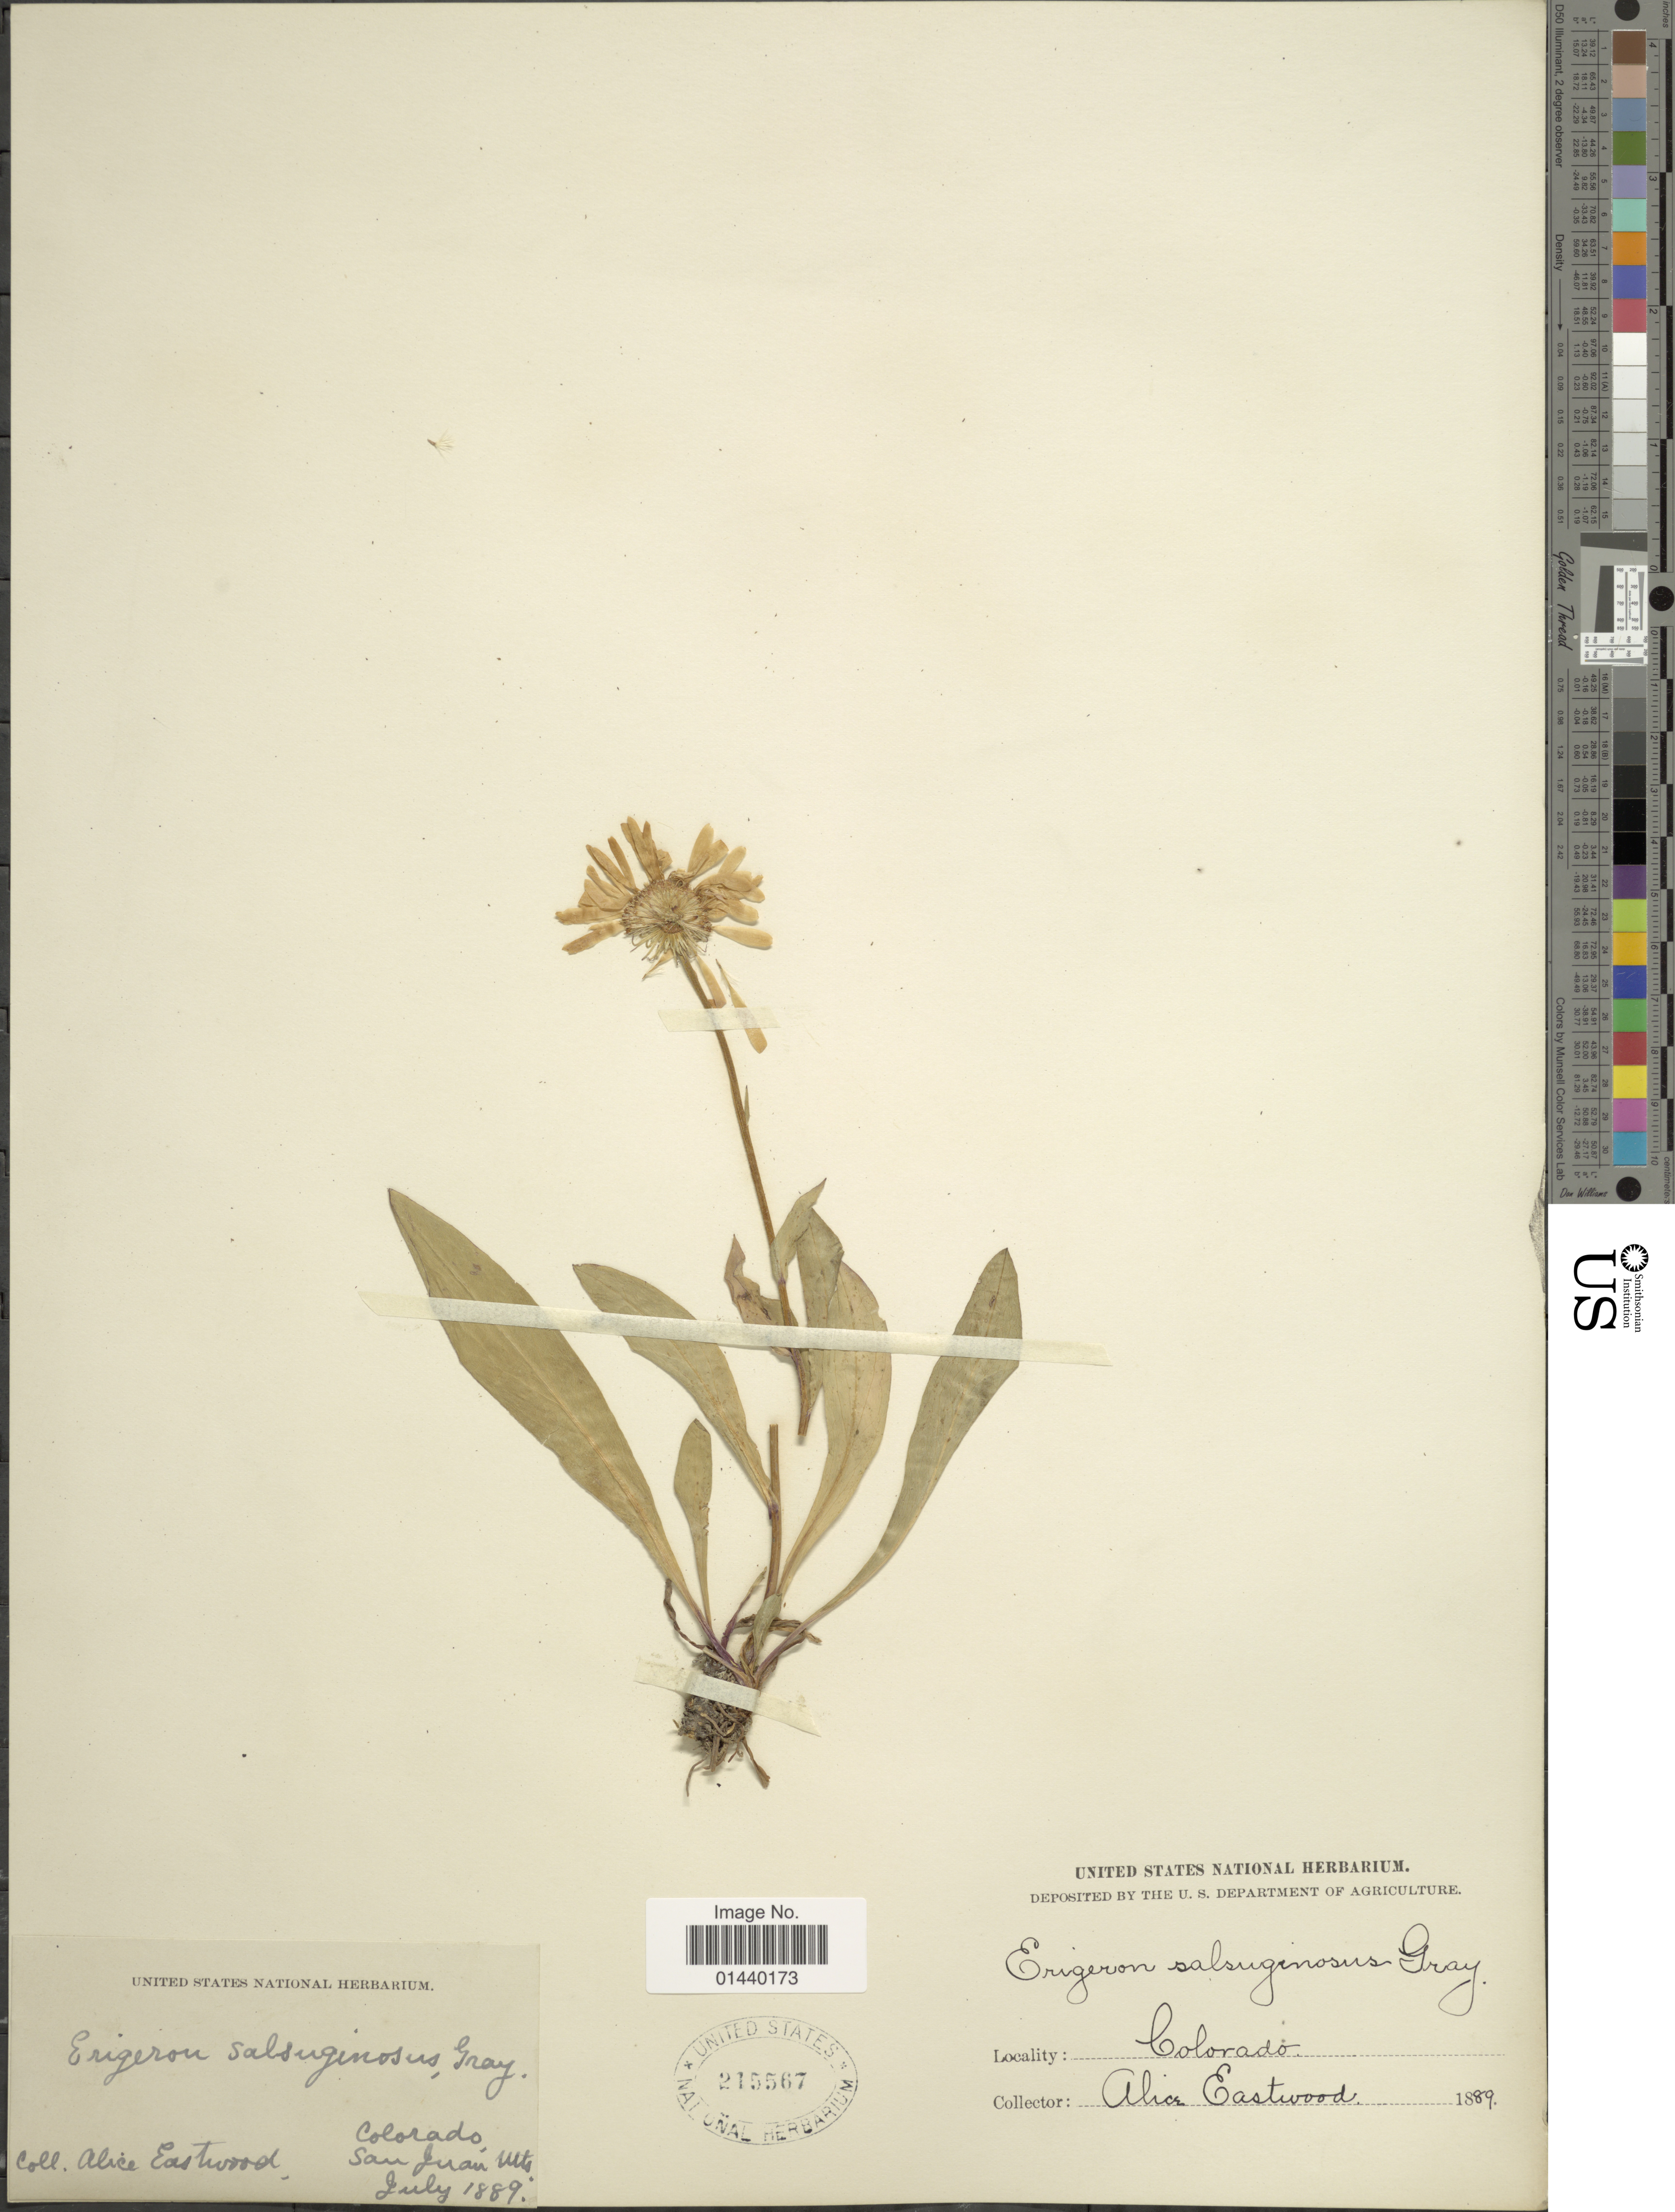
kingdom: Plantae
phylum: Tracheophyta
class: Magnoliopsida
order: Asterales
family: Asteraceae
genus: Erigeron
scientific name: Erigeron salsuginosus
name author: (Richardson ex R. Br.) A. Gray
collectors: A. Eastwood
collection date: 1889-07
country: United States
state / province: Colorado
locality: San Juan Mts.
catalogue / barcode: US 215567